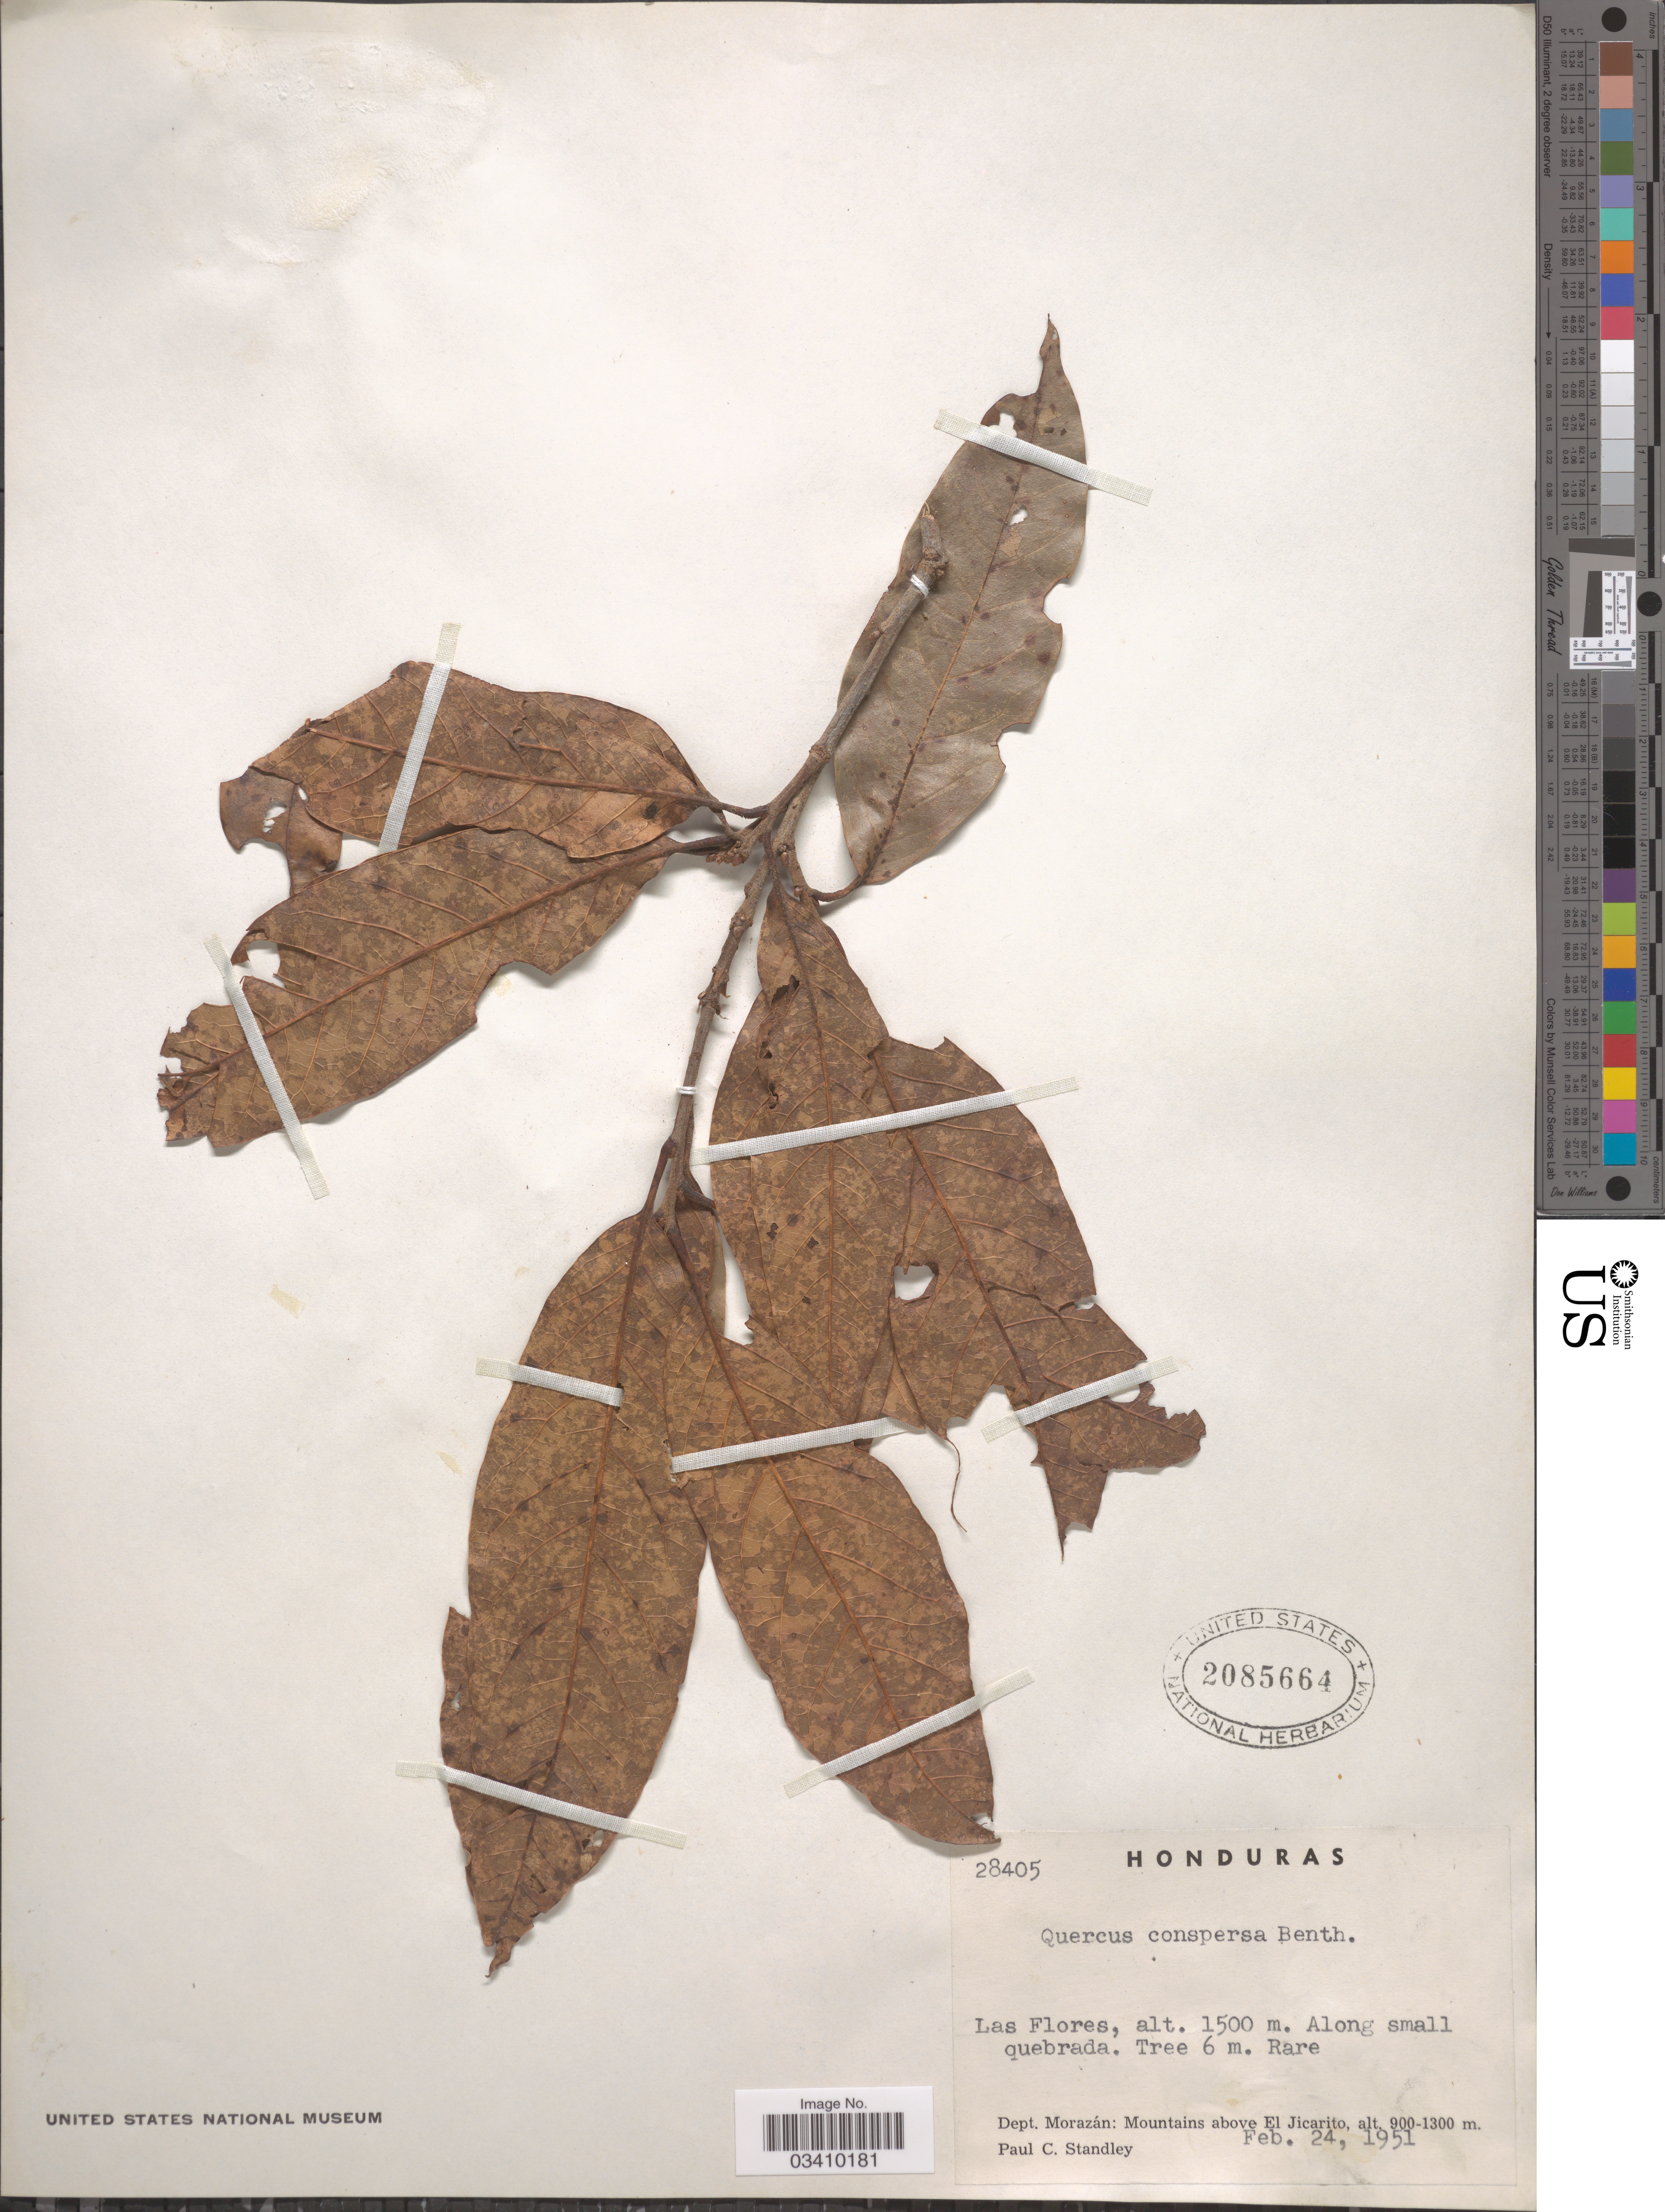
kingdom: Plantae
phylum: Tracheophyta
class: Magnoliopsida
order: Fagales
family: Fagaceae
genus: Quercus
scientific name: Quercus conspersa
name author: Benth.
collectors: P. C. Standley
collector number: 28405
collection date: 1951-02-24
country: Honduras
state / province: Fco. Morazán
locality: Las Flores. Along small quebrada. Dept. Morazán: Mountains above El Jicarito.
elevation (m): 900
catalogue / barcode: US 2085664